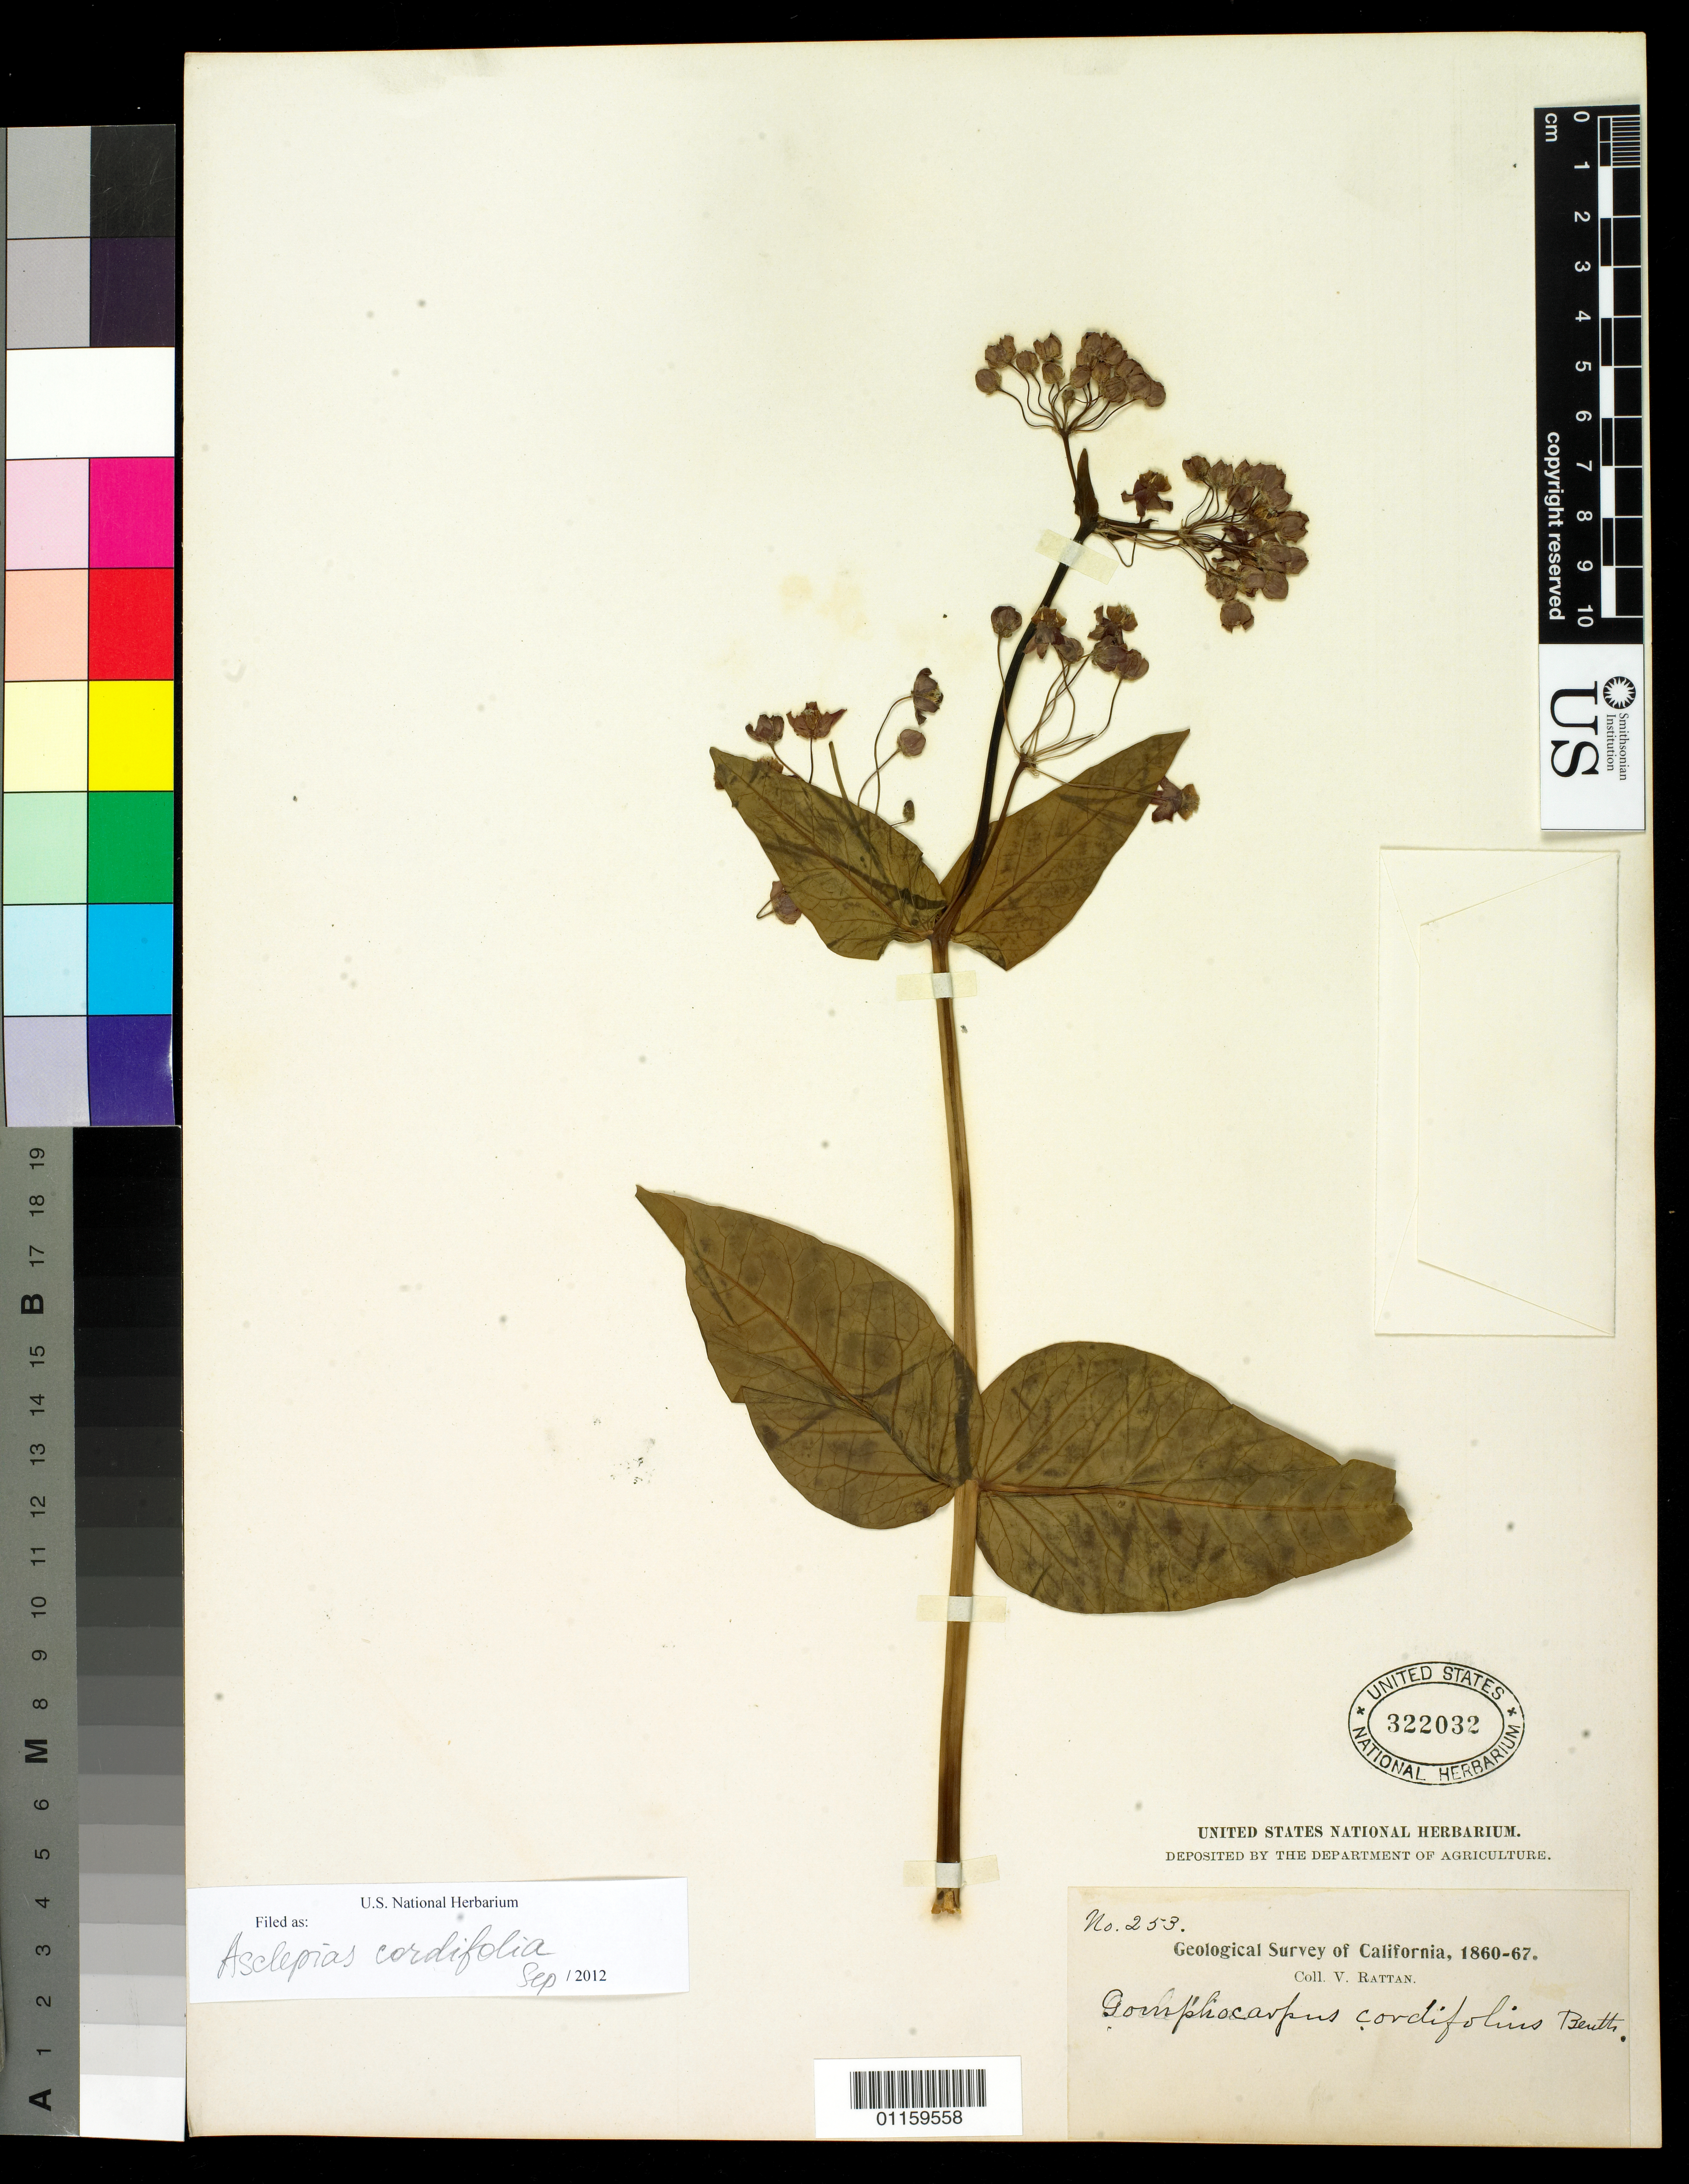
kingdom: Plantae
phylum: Tracheophyta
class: Magnoliopsida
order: Gentianales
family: Apocynaceae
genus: Asclepias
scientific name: Asclepias cordifolia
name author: (Benth.) Jeps.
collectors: V. Rattan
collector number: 253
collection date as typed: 1860 to -- --- 1867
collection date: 1860/1867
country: United States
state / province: California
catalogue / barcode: US 322032